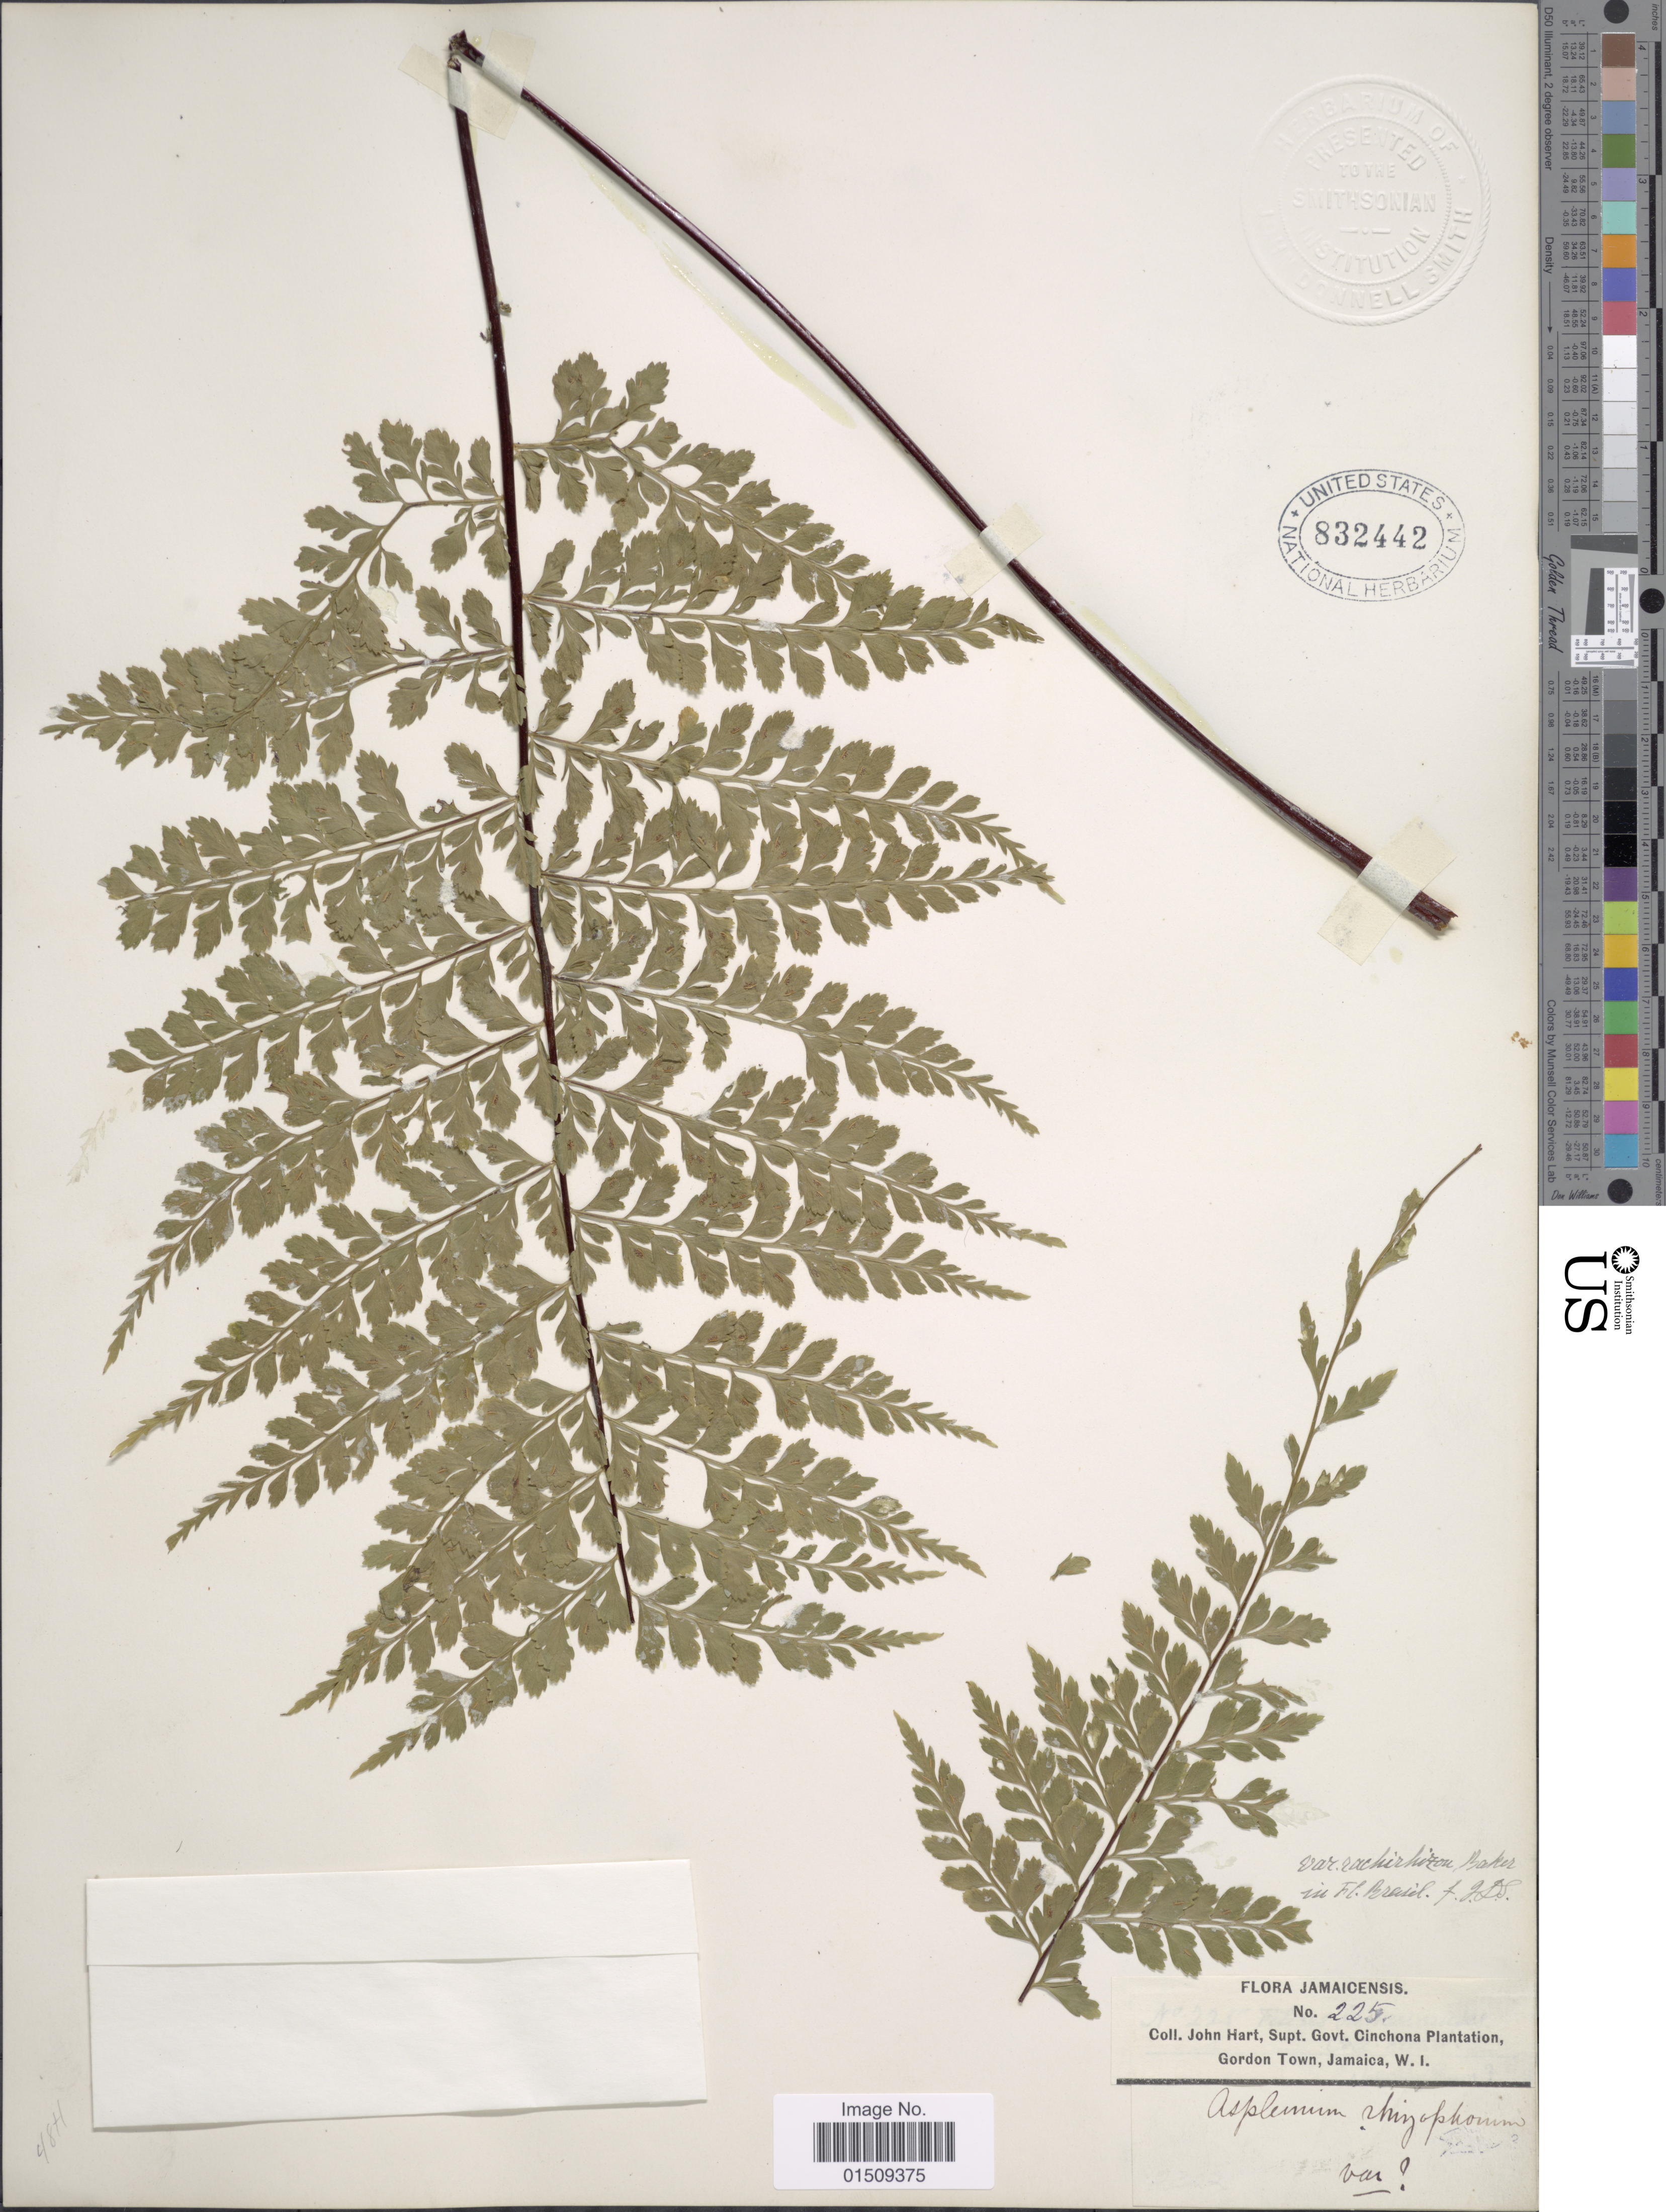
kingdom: Plantae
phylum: Tracheophyta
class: Polypodiopsida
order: Polypodiales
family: Aspleniaceae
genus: Asplenium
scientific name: Asplenium radicans var. partitum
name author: (Klotzsch) Hieron.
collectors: J. H. Hart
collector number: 225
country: Jamaica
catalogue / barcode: US 832442